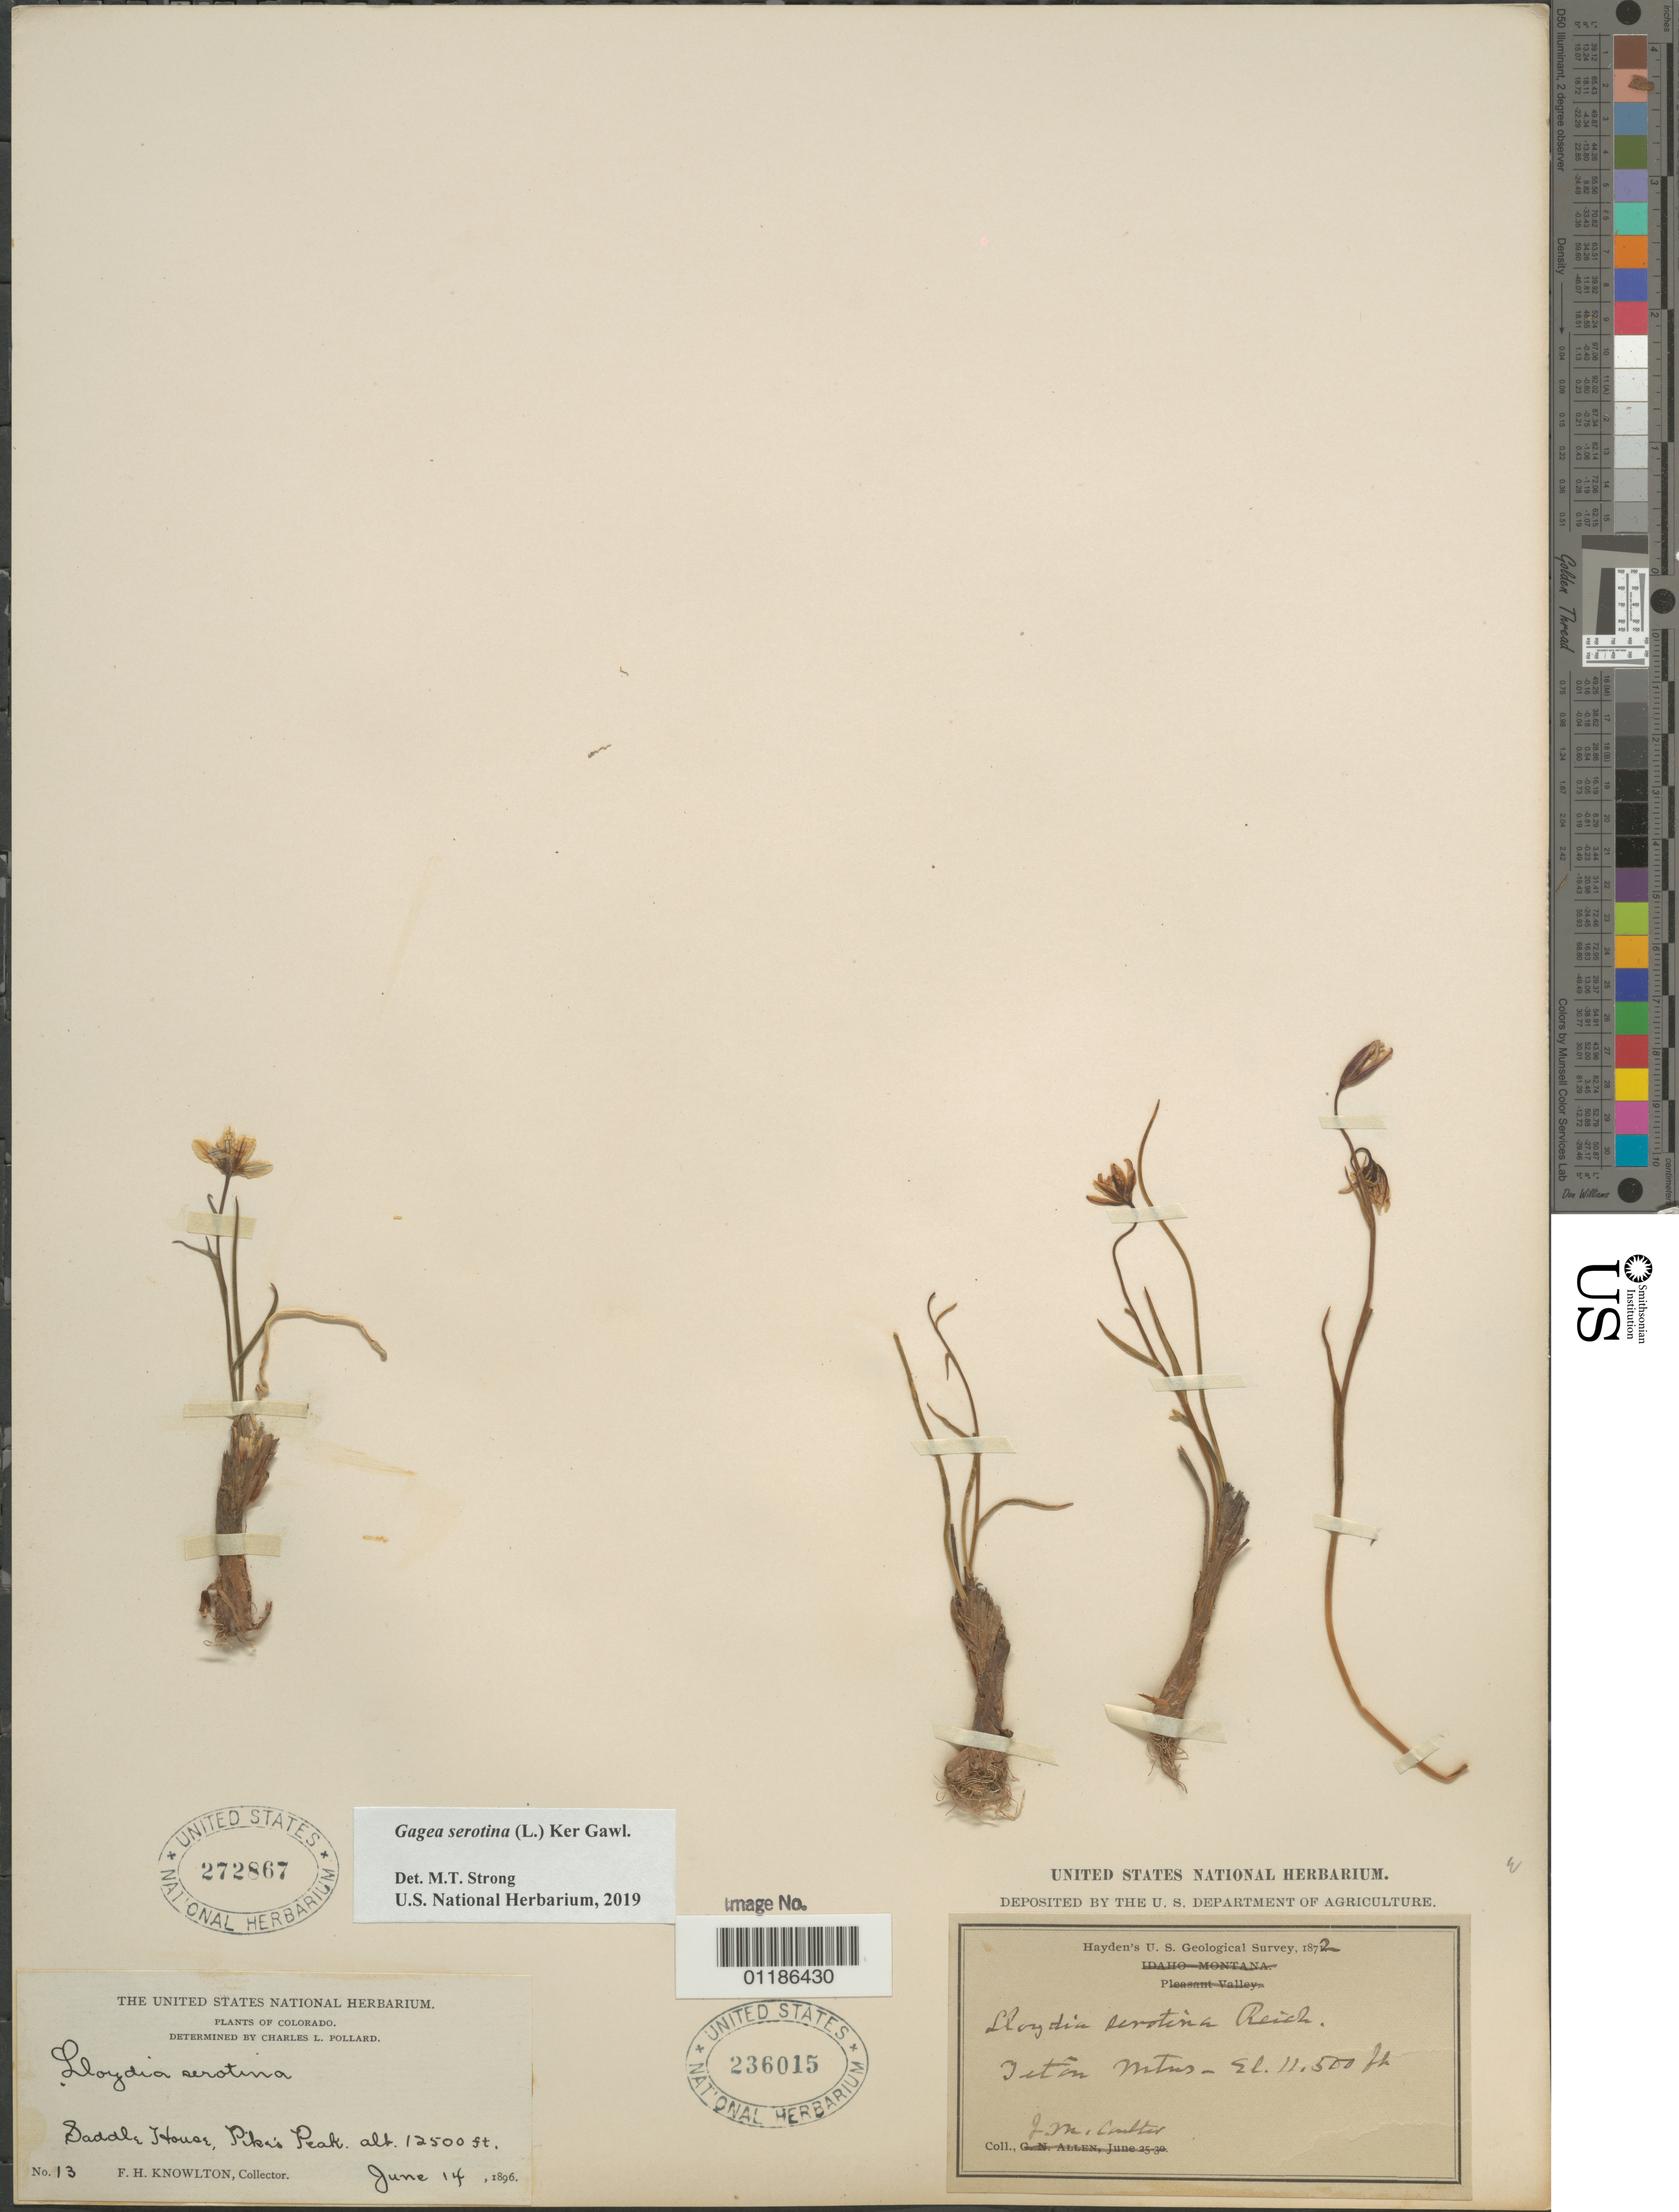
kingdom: Plantae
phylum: Tracheophyta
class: Liliopsida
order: Liliales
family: Liliaceae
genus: Gagea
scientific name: Gagea serotina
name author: (L.) Ker Gawl.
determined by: Strong, Mark T., (BOT), Smithsonian Institution - National Museum of Natural History (UNITED STATES)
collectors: J. M. Coulter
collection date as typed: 1872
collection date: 1872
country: United States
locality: Teton Mts.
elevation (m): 3505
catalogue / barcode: US 236015